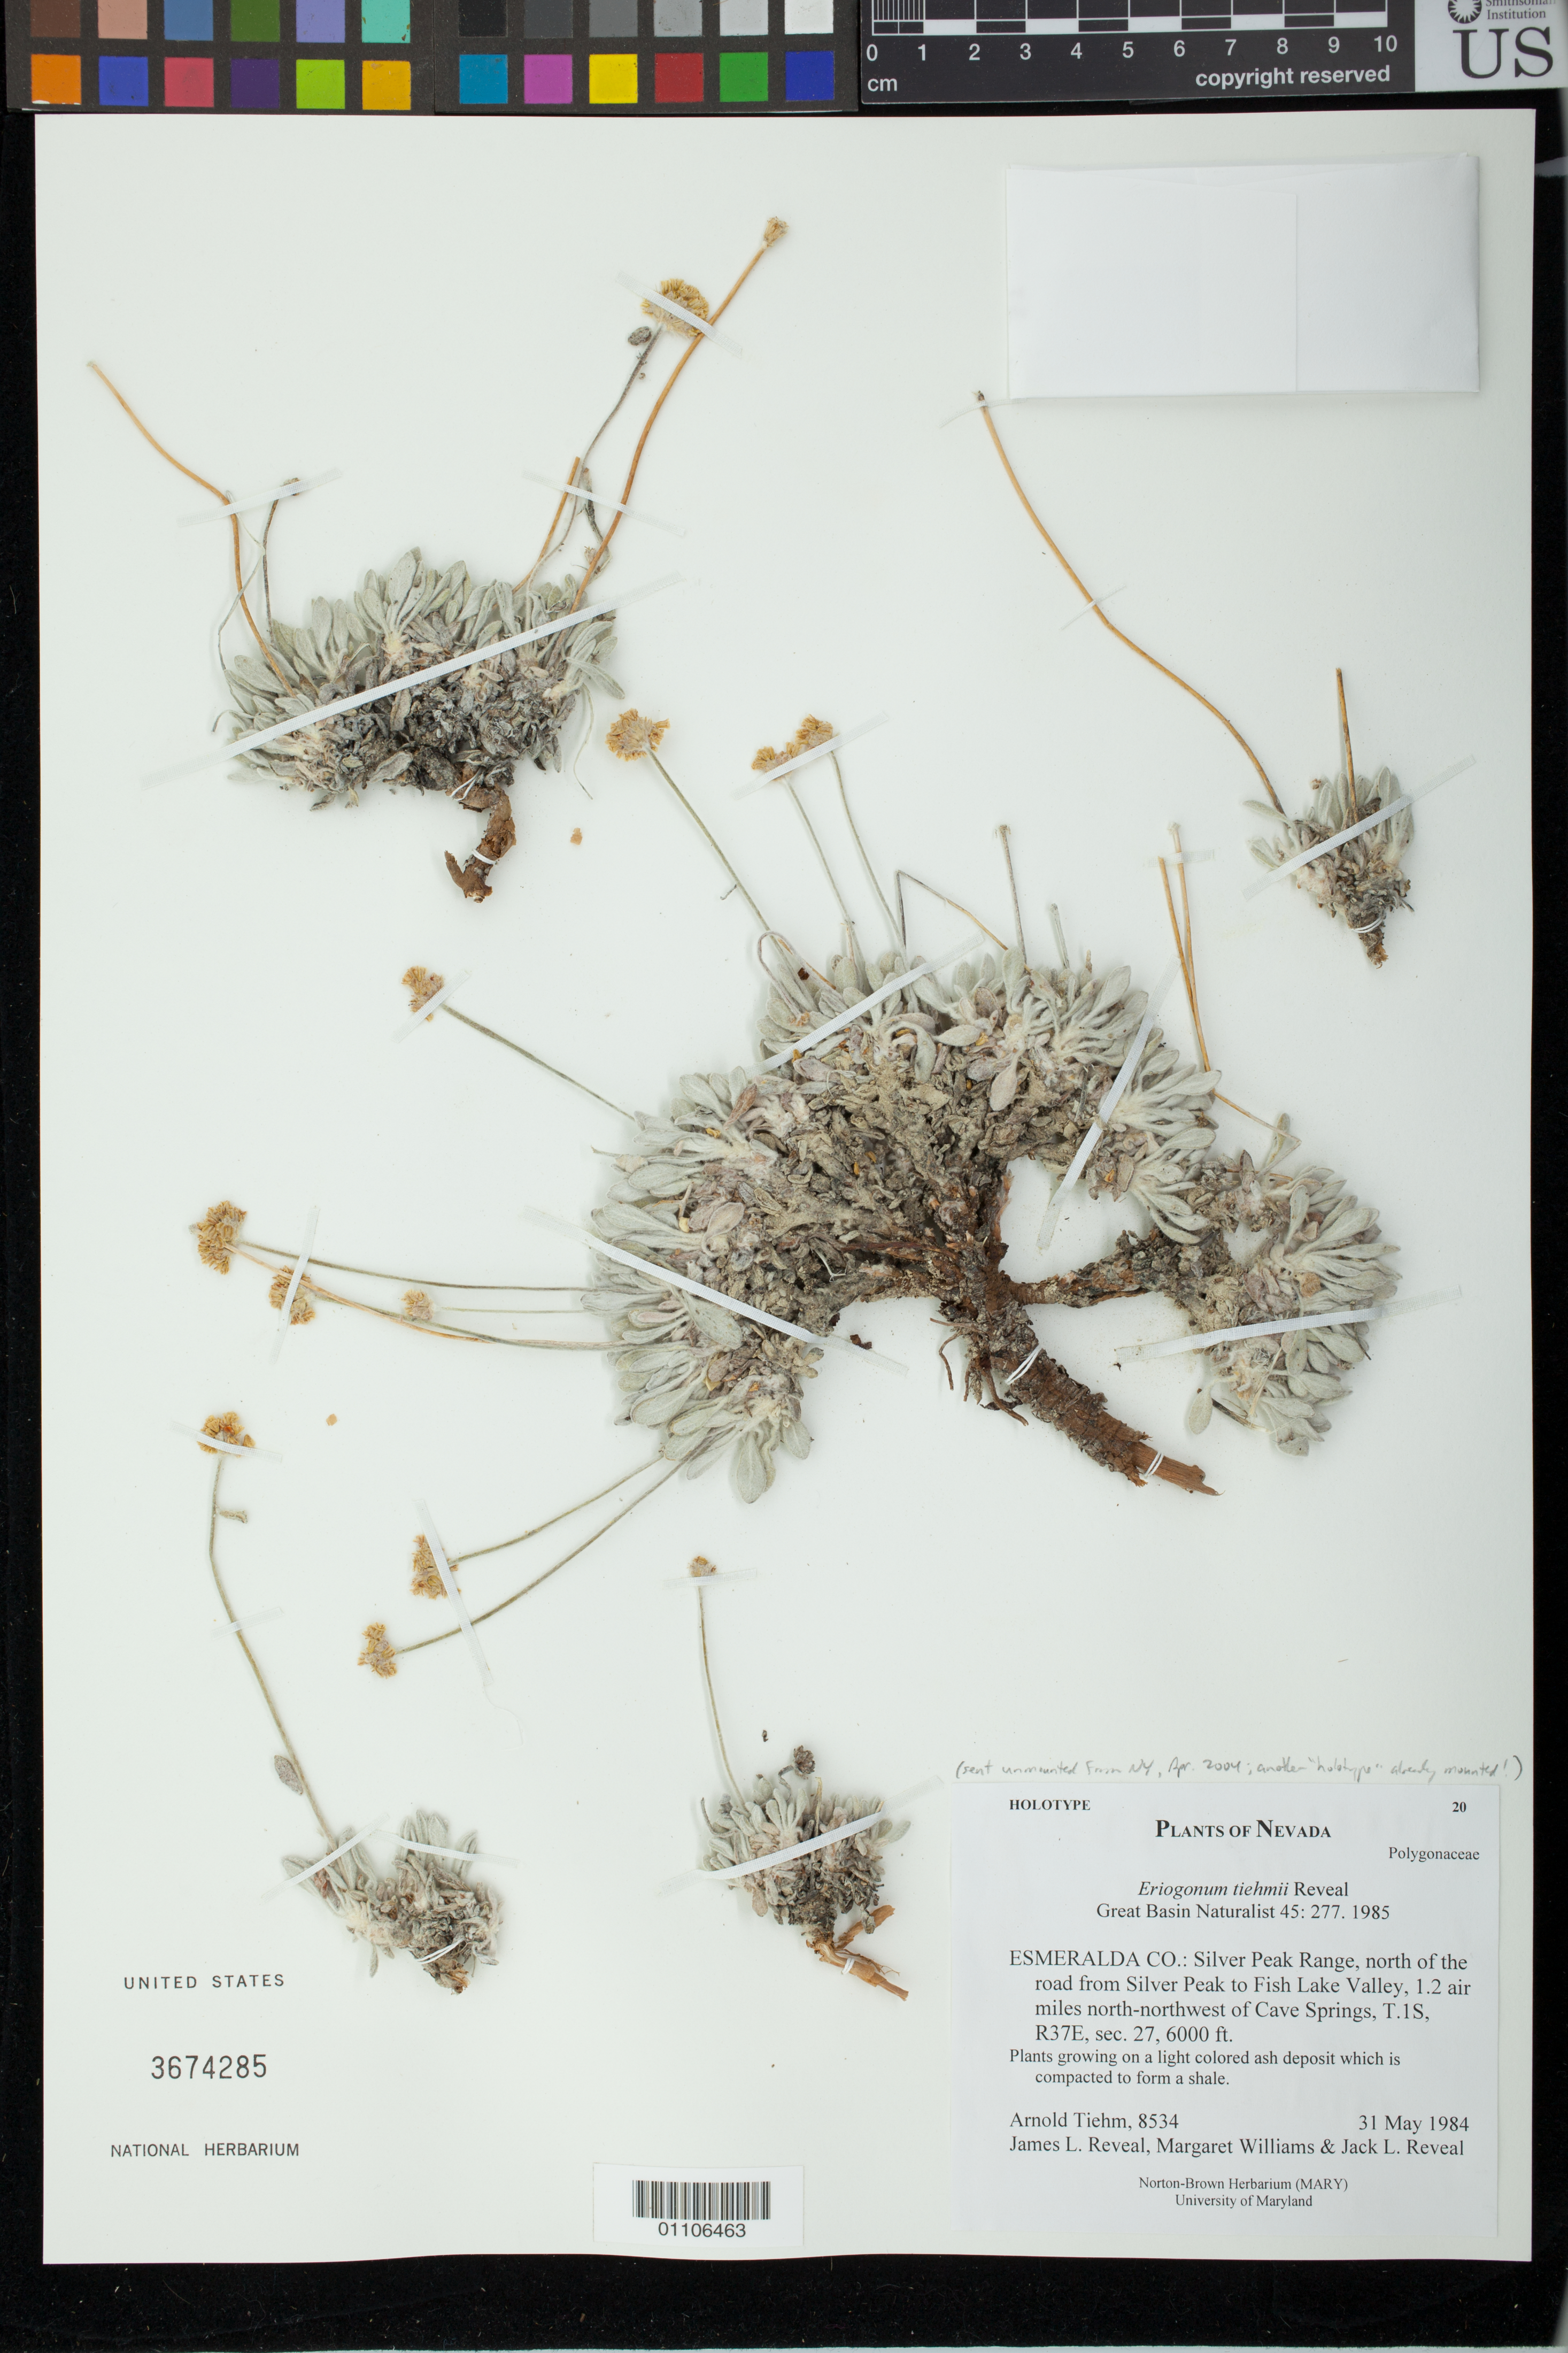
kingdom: Plantae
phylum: Tracheophyta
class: Magnoliopsida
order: Caryophyllales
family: Polygonaceae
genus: Eriogonum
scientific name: Eriogonum tiehmii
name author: Reveal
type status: Type Collection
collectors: A. Tiehm, M. J. Williams, J. L. Reveal & J. L. Reveal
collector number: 8534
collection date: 1984-05-31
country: United States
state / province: Nevada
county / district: Esmeralda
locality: Esmeralda Co., Silver Peak Range, north of the road from Silver Peak to Fish Lake Valley, 1.2 air miles NNW of Cave Spring, T1S, R37E, S27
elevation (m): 1829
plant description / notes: This specimen received (unmounted) from NY in Apr 2004, "holotype" according to label; another sheet, also labeled "holotype", was already at US, mounted prior to 2004 as USNH 3459438.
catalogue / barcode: US 3674285